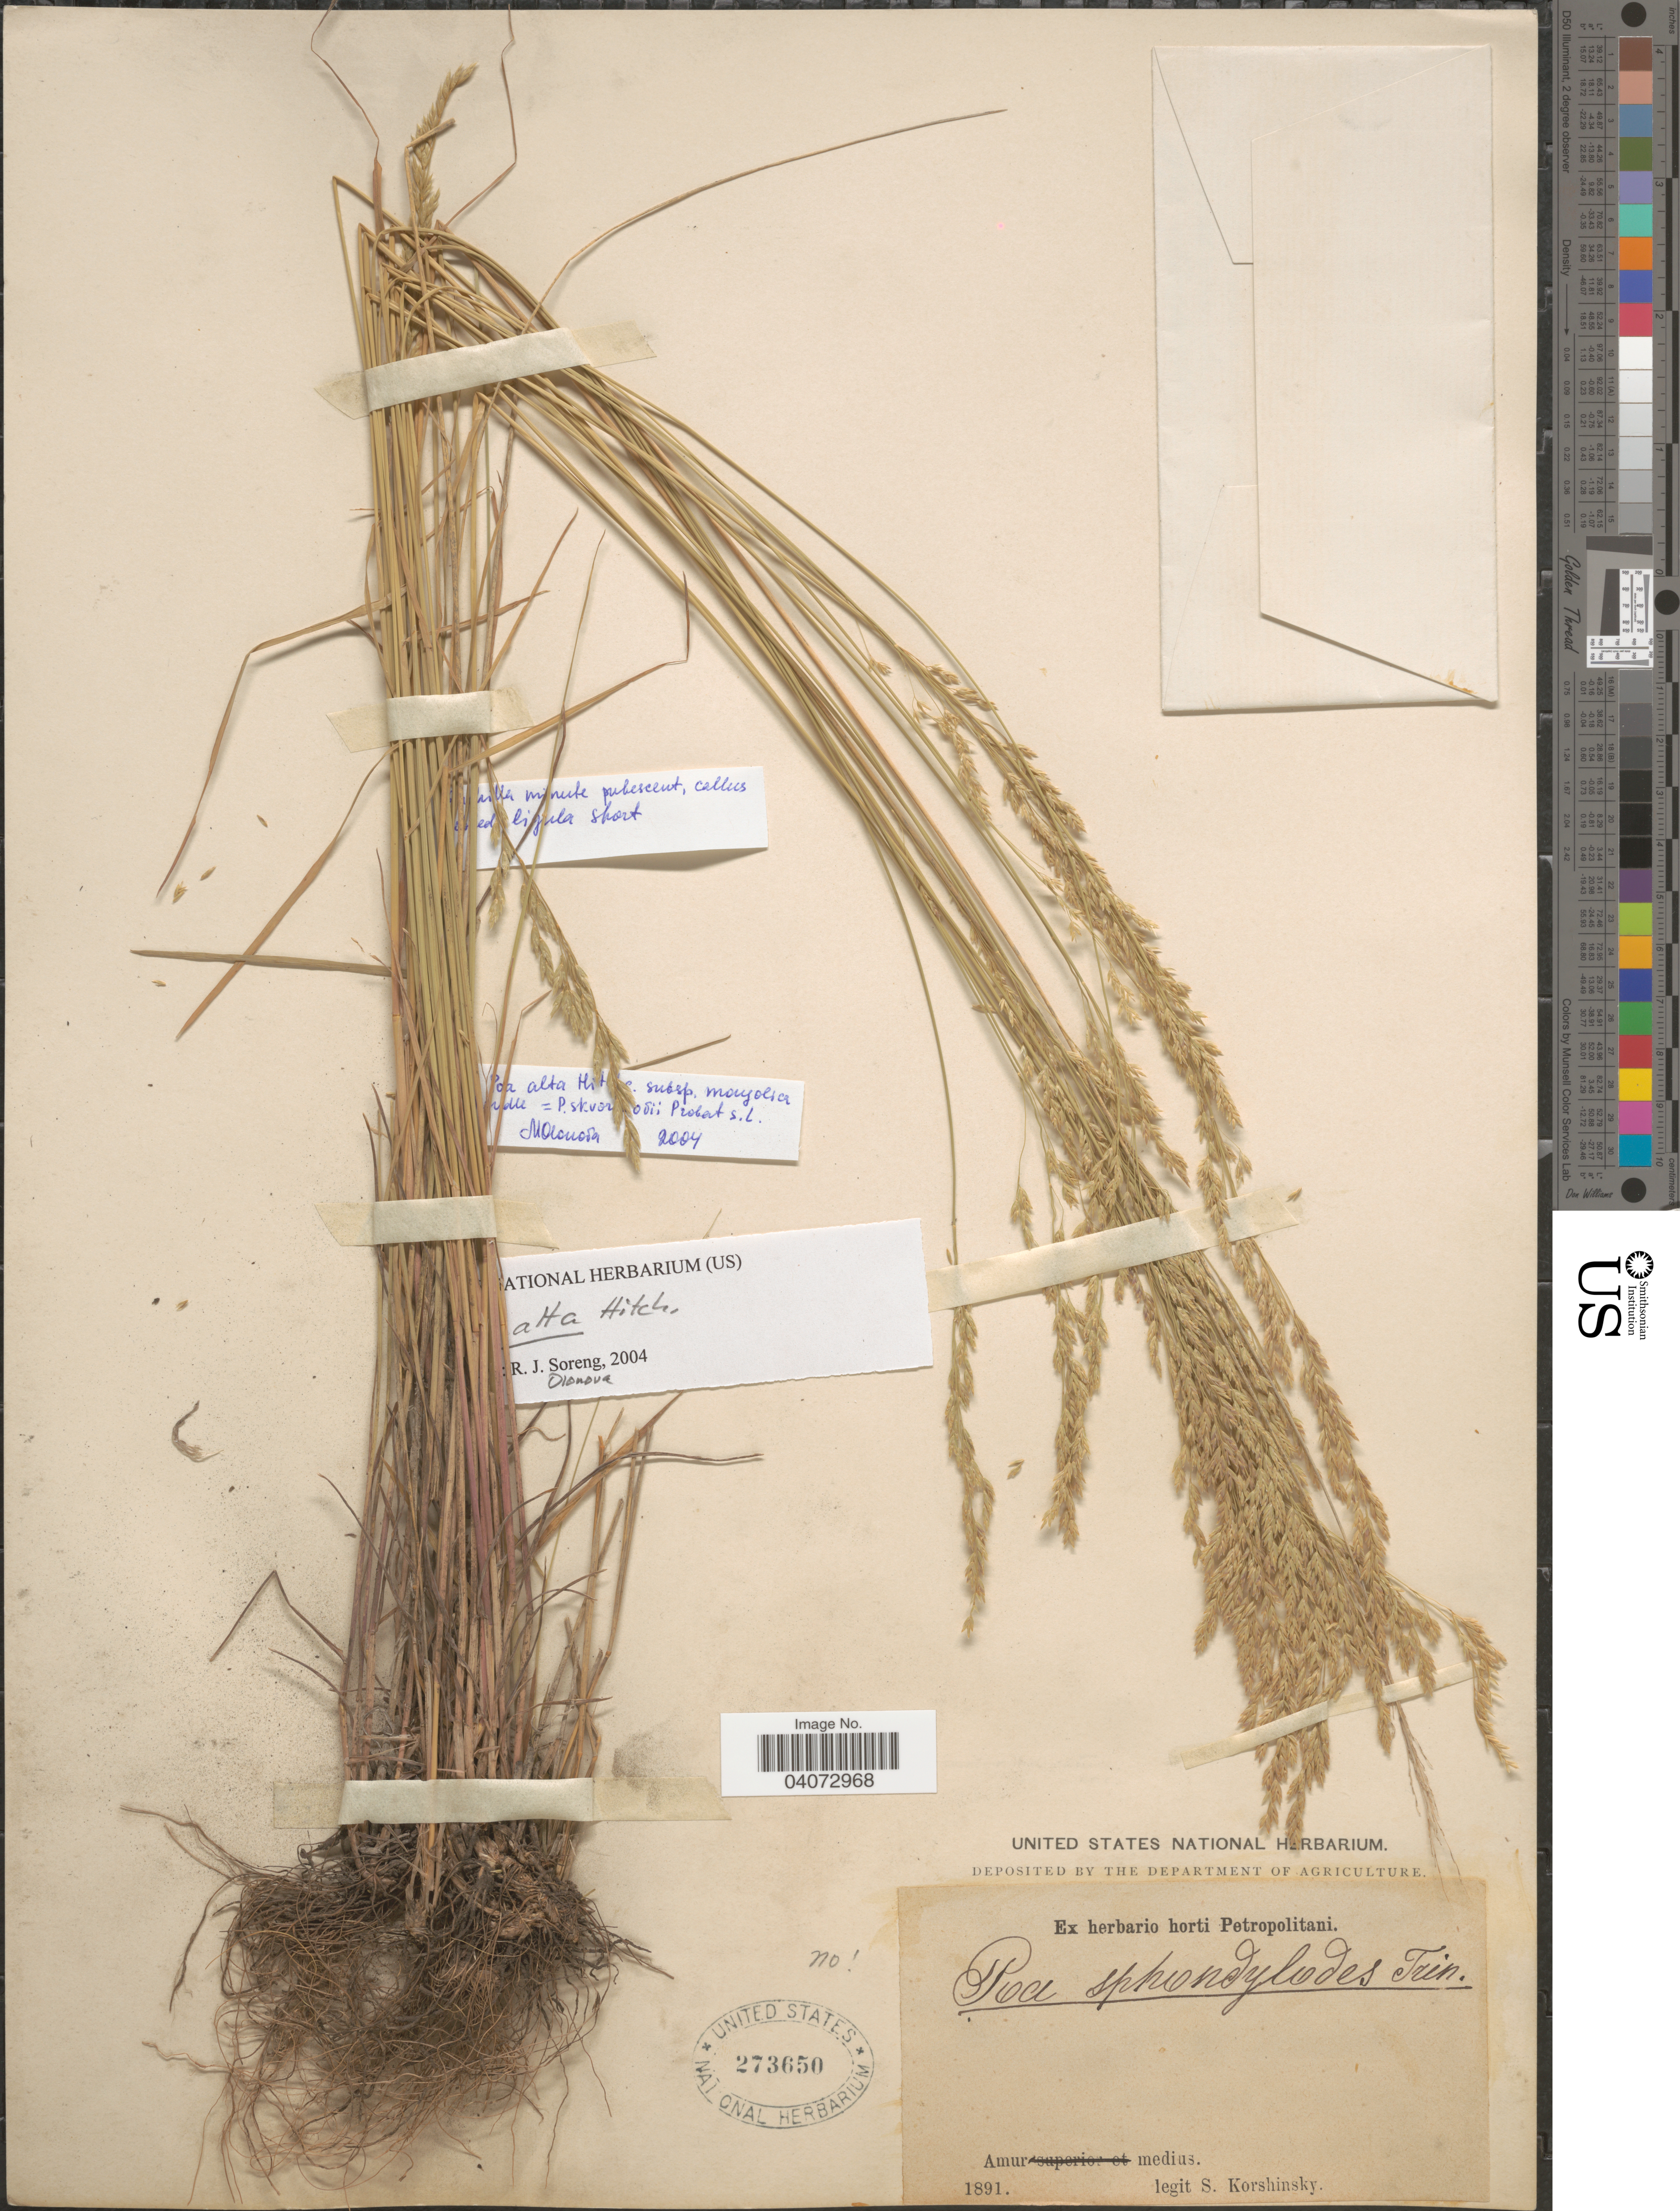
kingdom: Plantae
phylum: Tracheophyta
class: Liliopsida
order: Poales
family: Poaceae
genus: Poa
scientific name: Poa alta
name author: Hitchc.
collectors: S. I. Korshinsky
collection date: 1891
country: Russian Federation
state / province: Amur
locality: Amur medius.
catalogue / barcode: US 273650